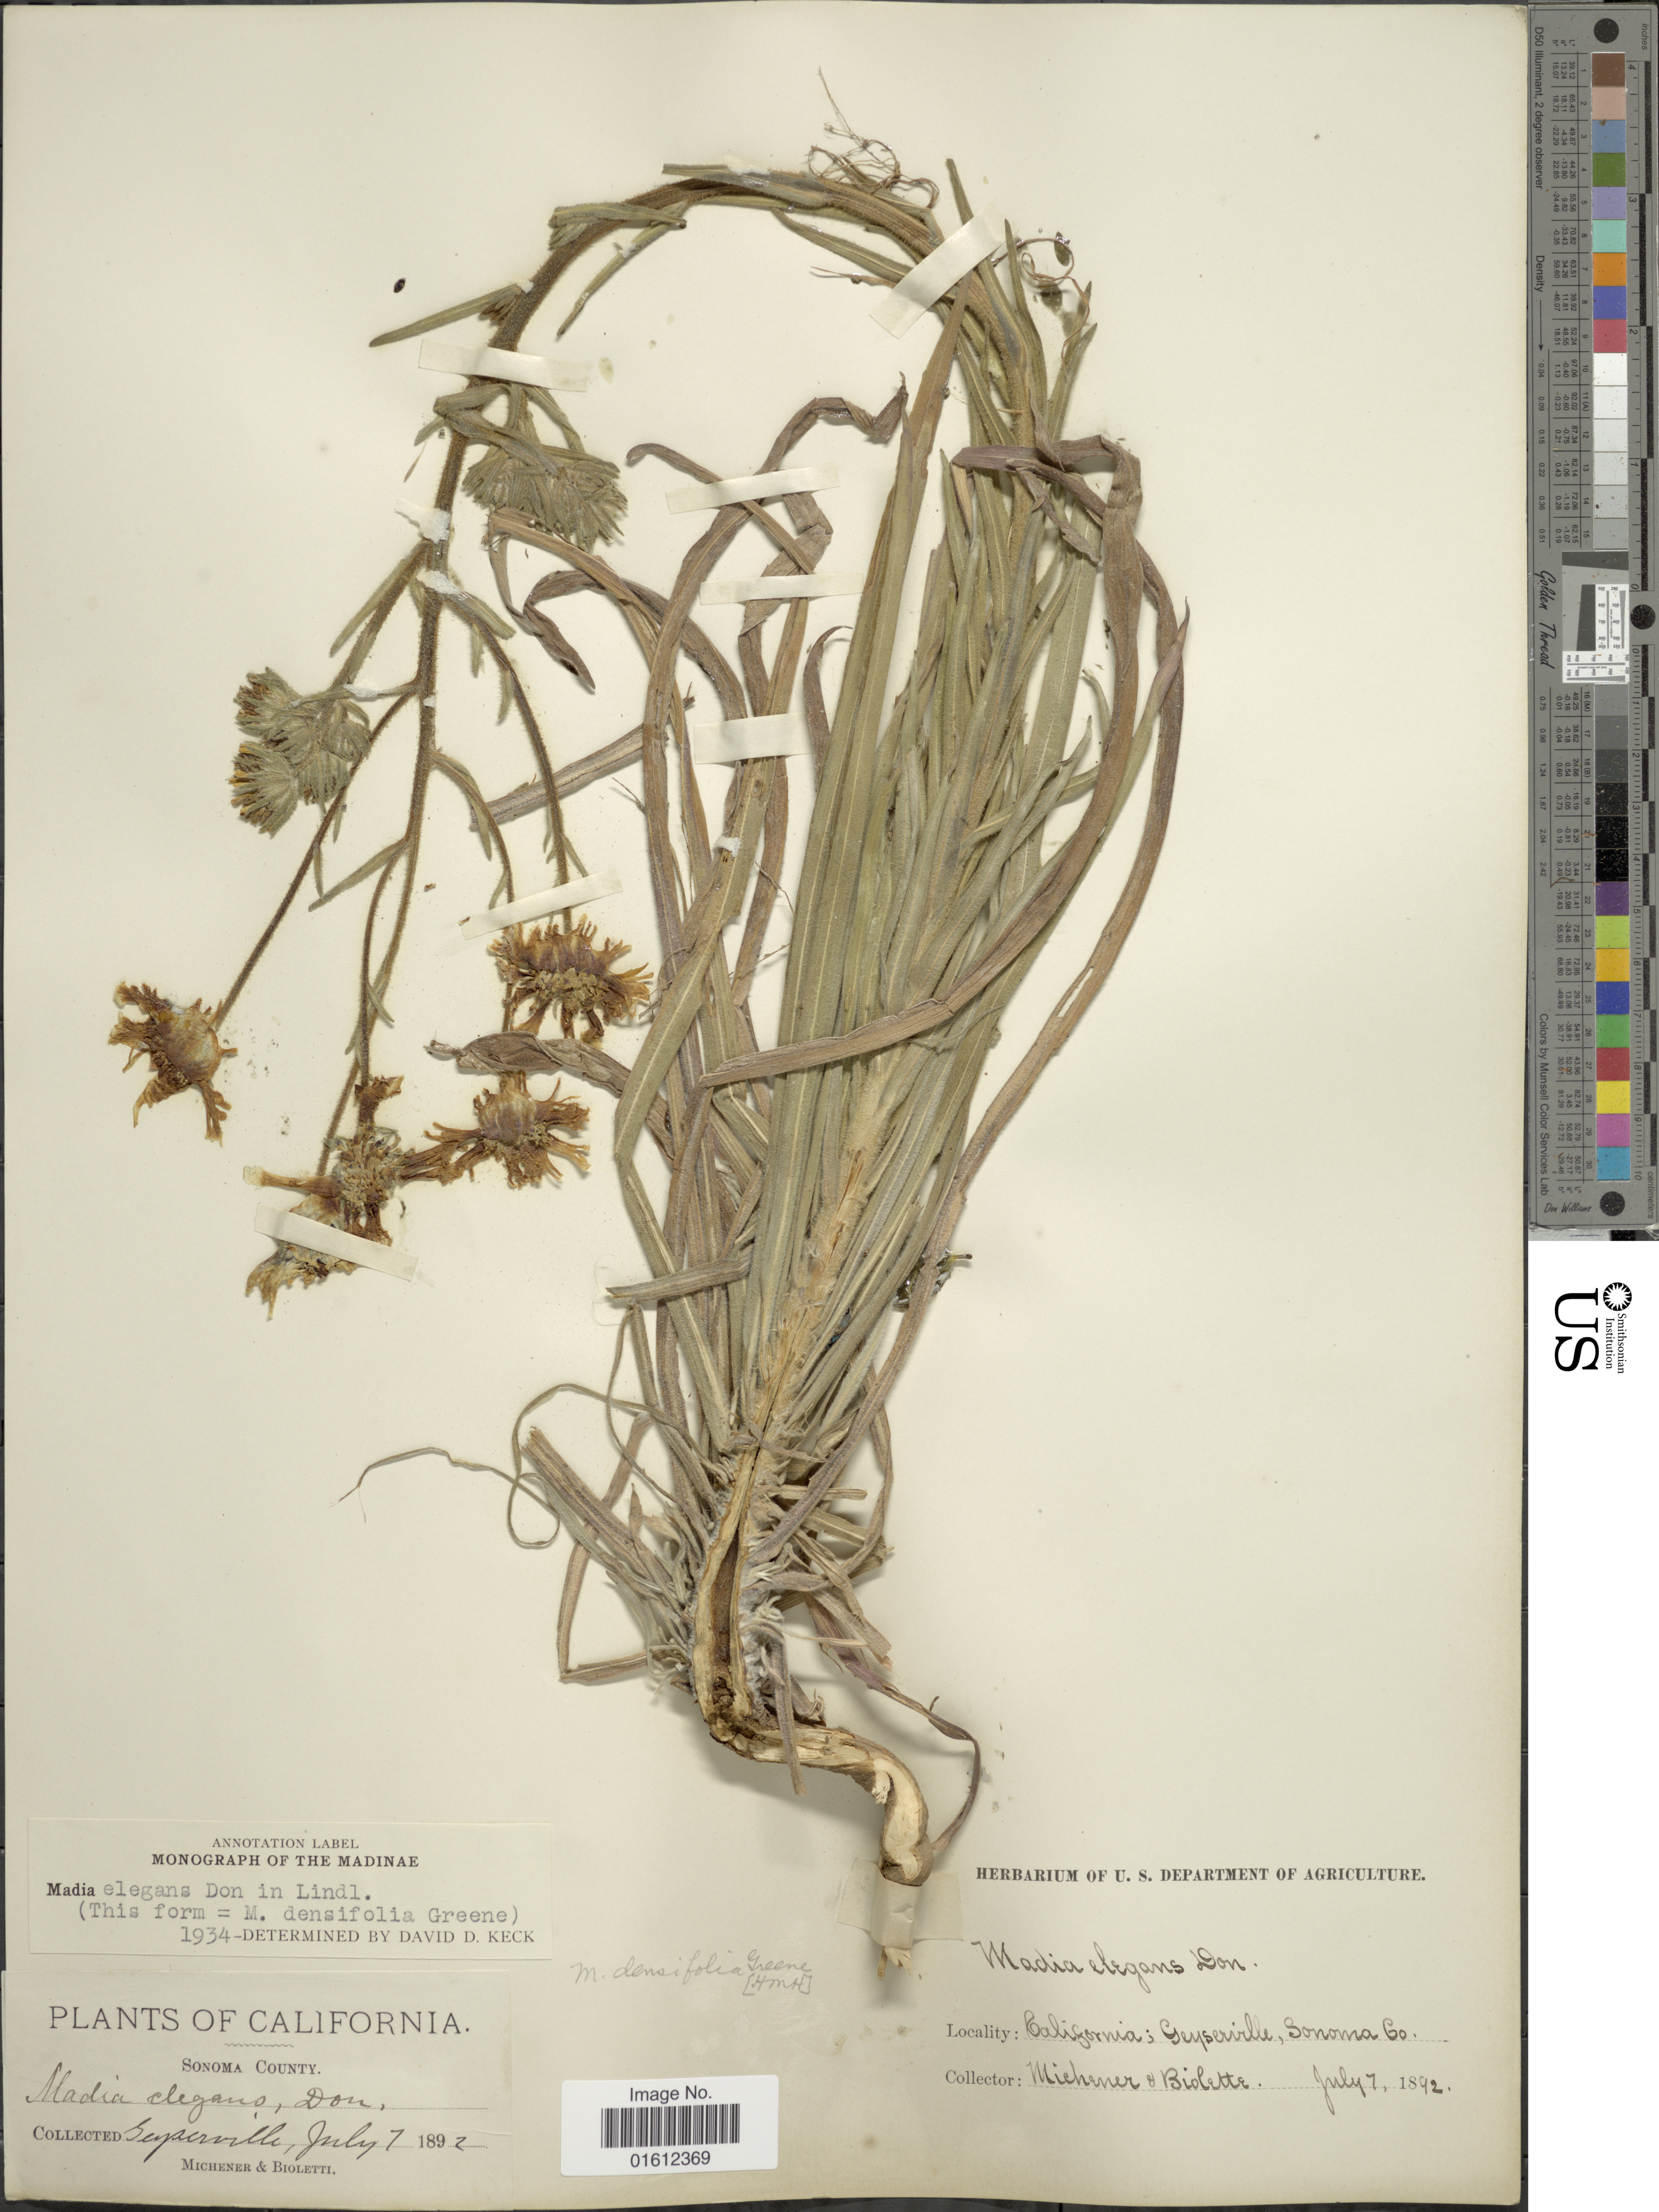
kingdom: Plantae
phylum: Tracheophyta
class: Magnoliopsida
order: Asterales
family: Asteraceae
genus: Madia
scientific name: Madia elegans subsp. densifolia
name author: (Greene) D.D. Keck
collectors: -. Michener & -- Bioletti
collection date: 1892-07-07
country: United States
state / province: California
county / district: Sonoma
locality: Sonoma County. Superville.